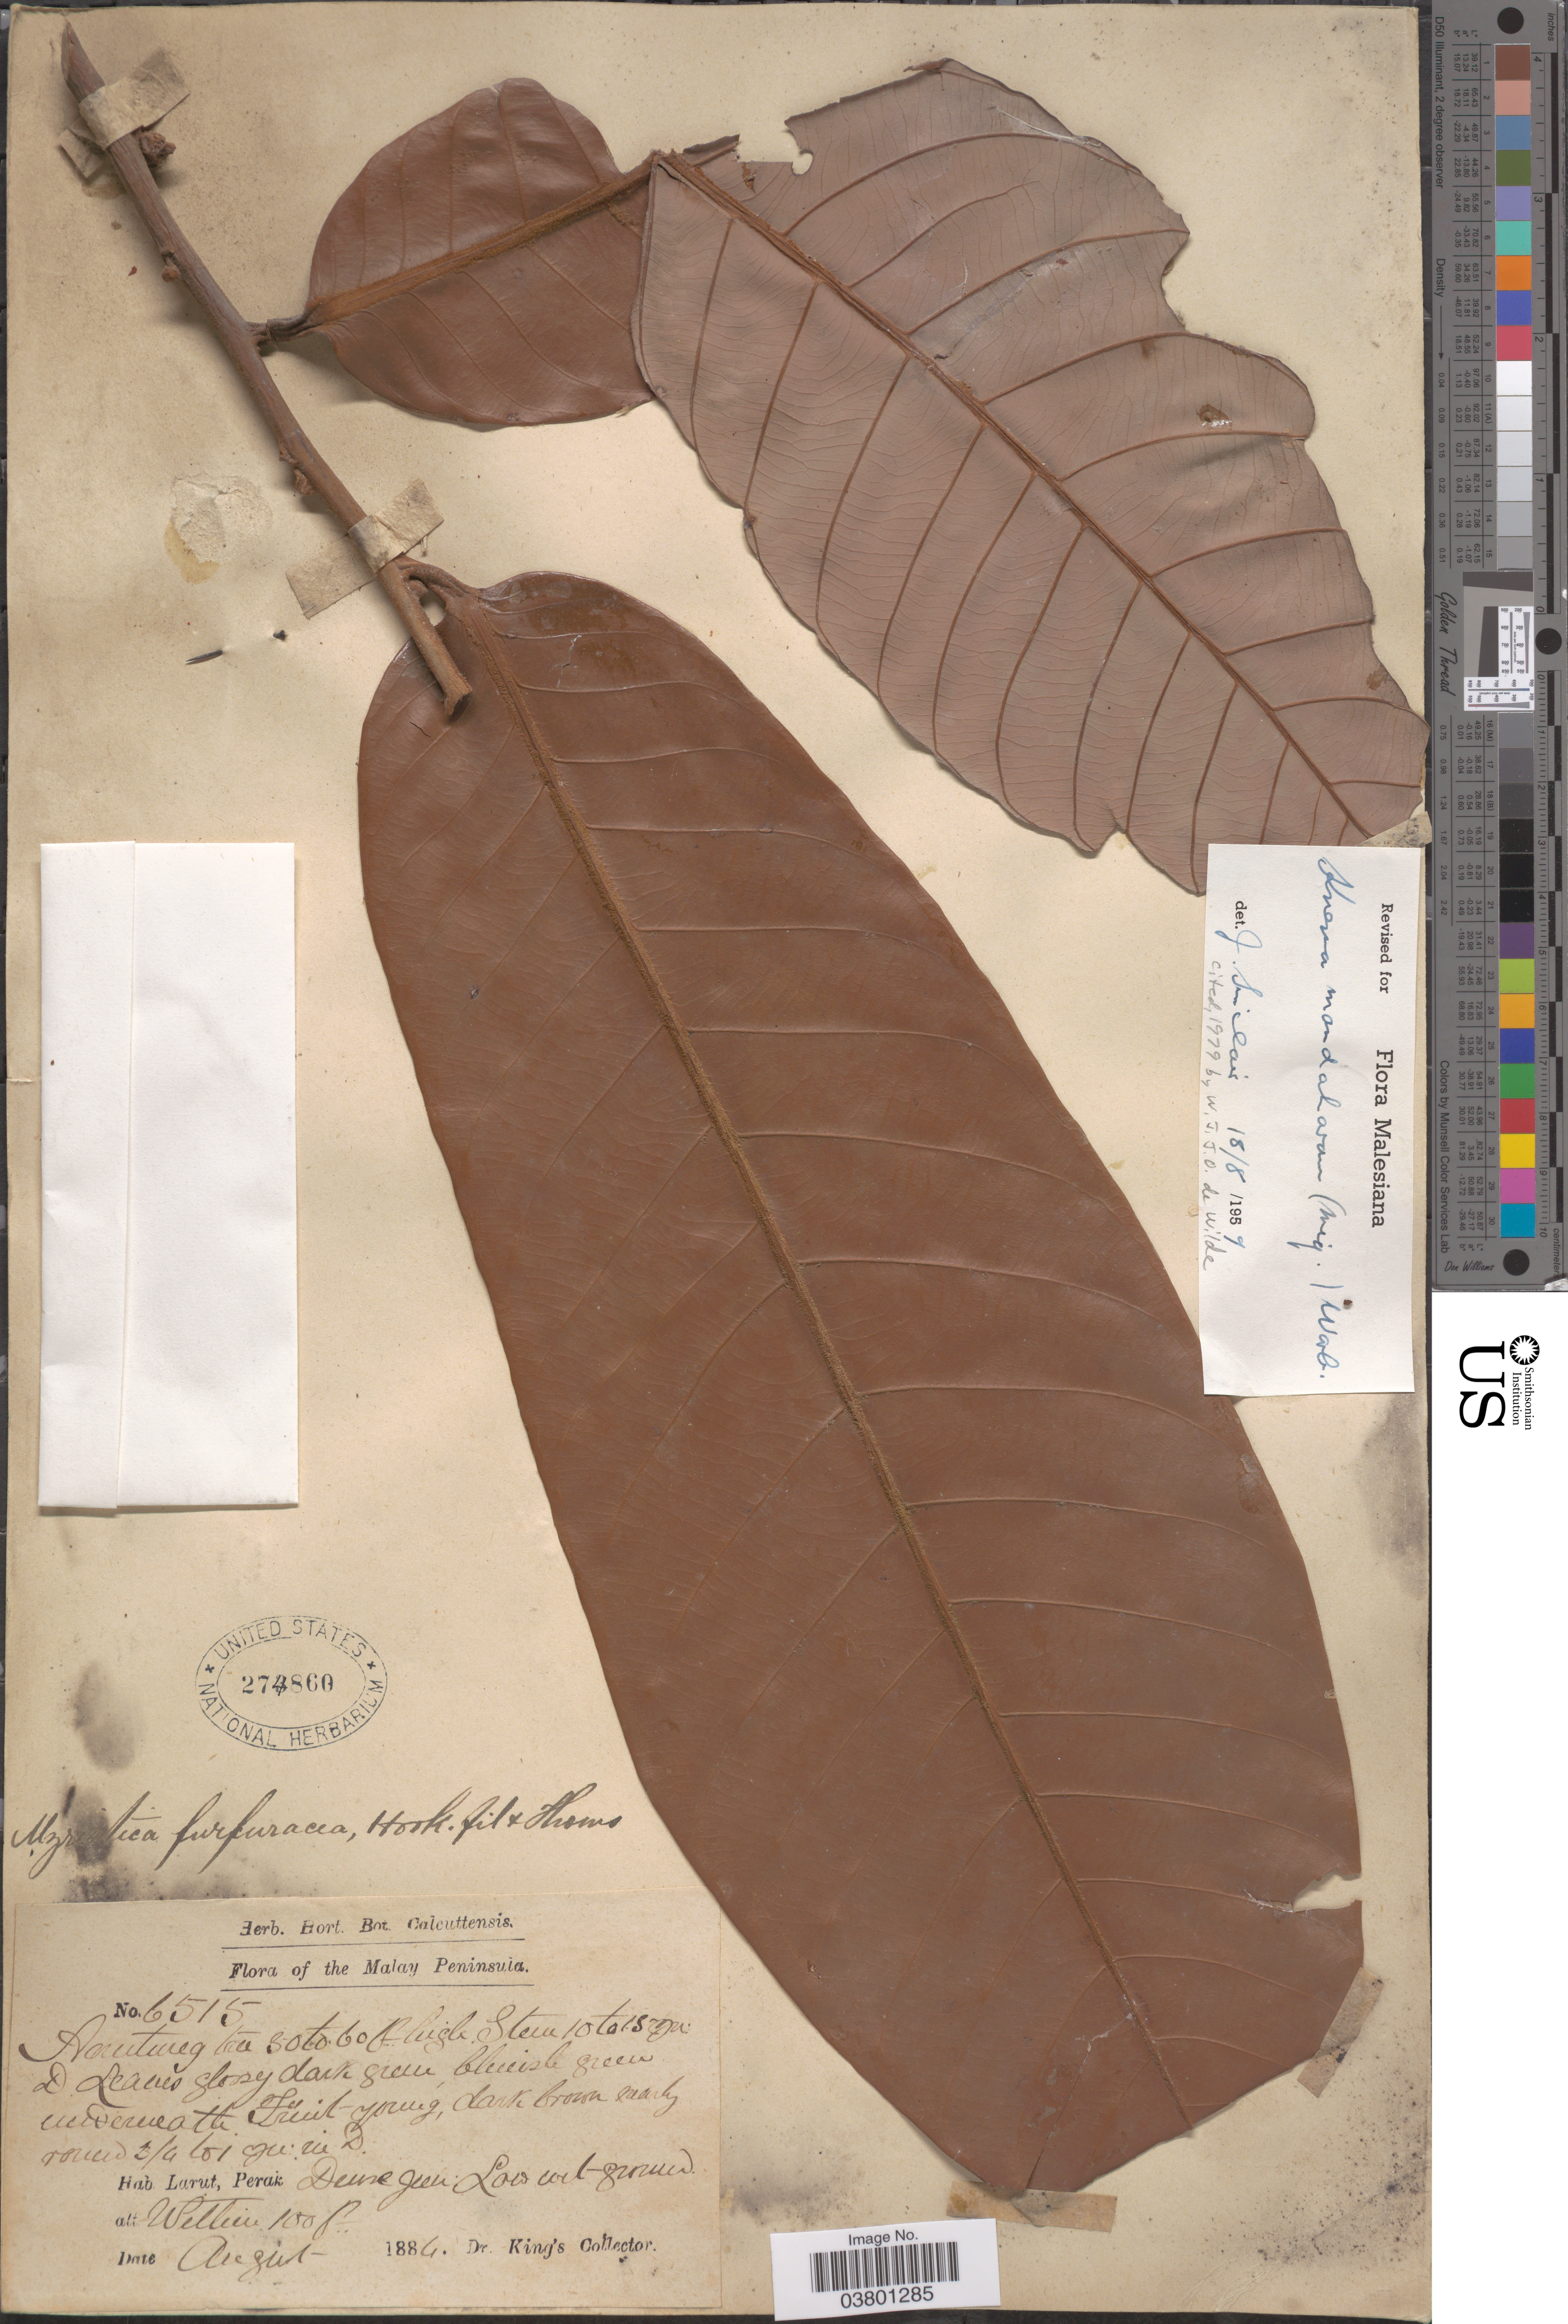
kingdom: Plantae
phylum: Tracheophyta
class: Magnoliopsida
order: Magnoliales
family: Myristicaceae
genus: Knema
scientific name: Knema mandaharan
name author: Warb.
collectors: Dr. King's collector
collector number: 6515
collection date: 1884-08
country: Malaysia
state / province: Perak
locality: The Malay Peninsula. Larut.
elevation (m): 30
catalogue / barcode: US 274860